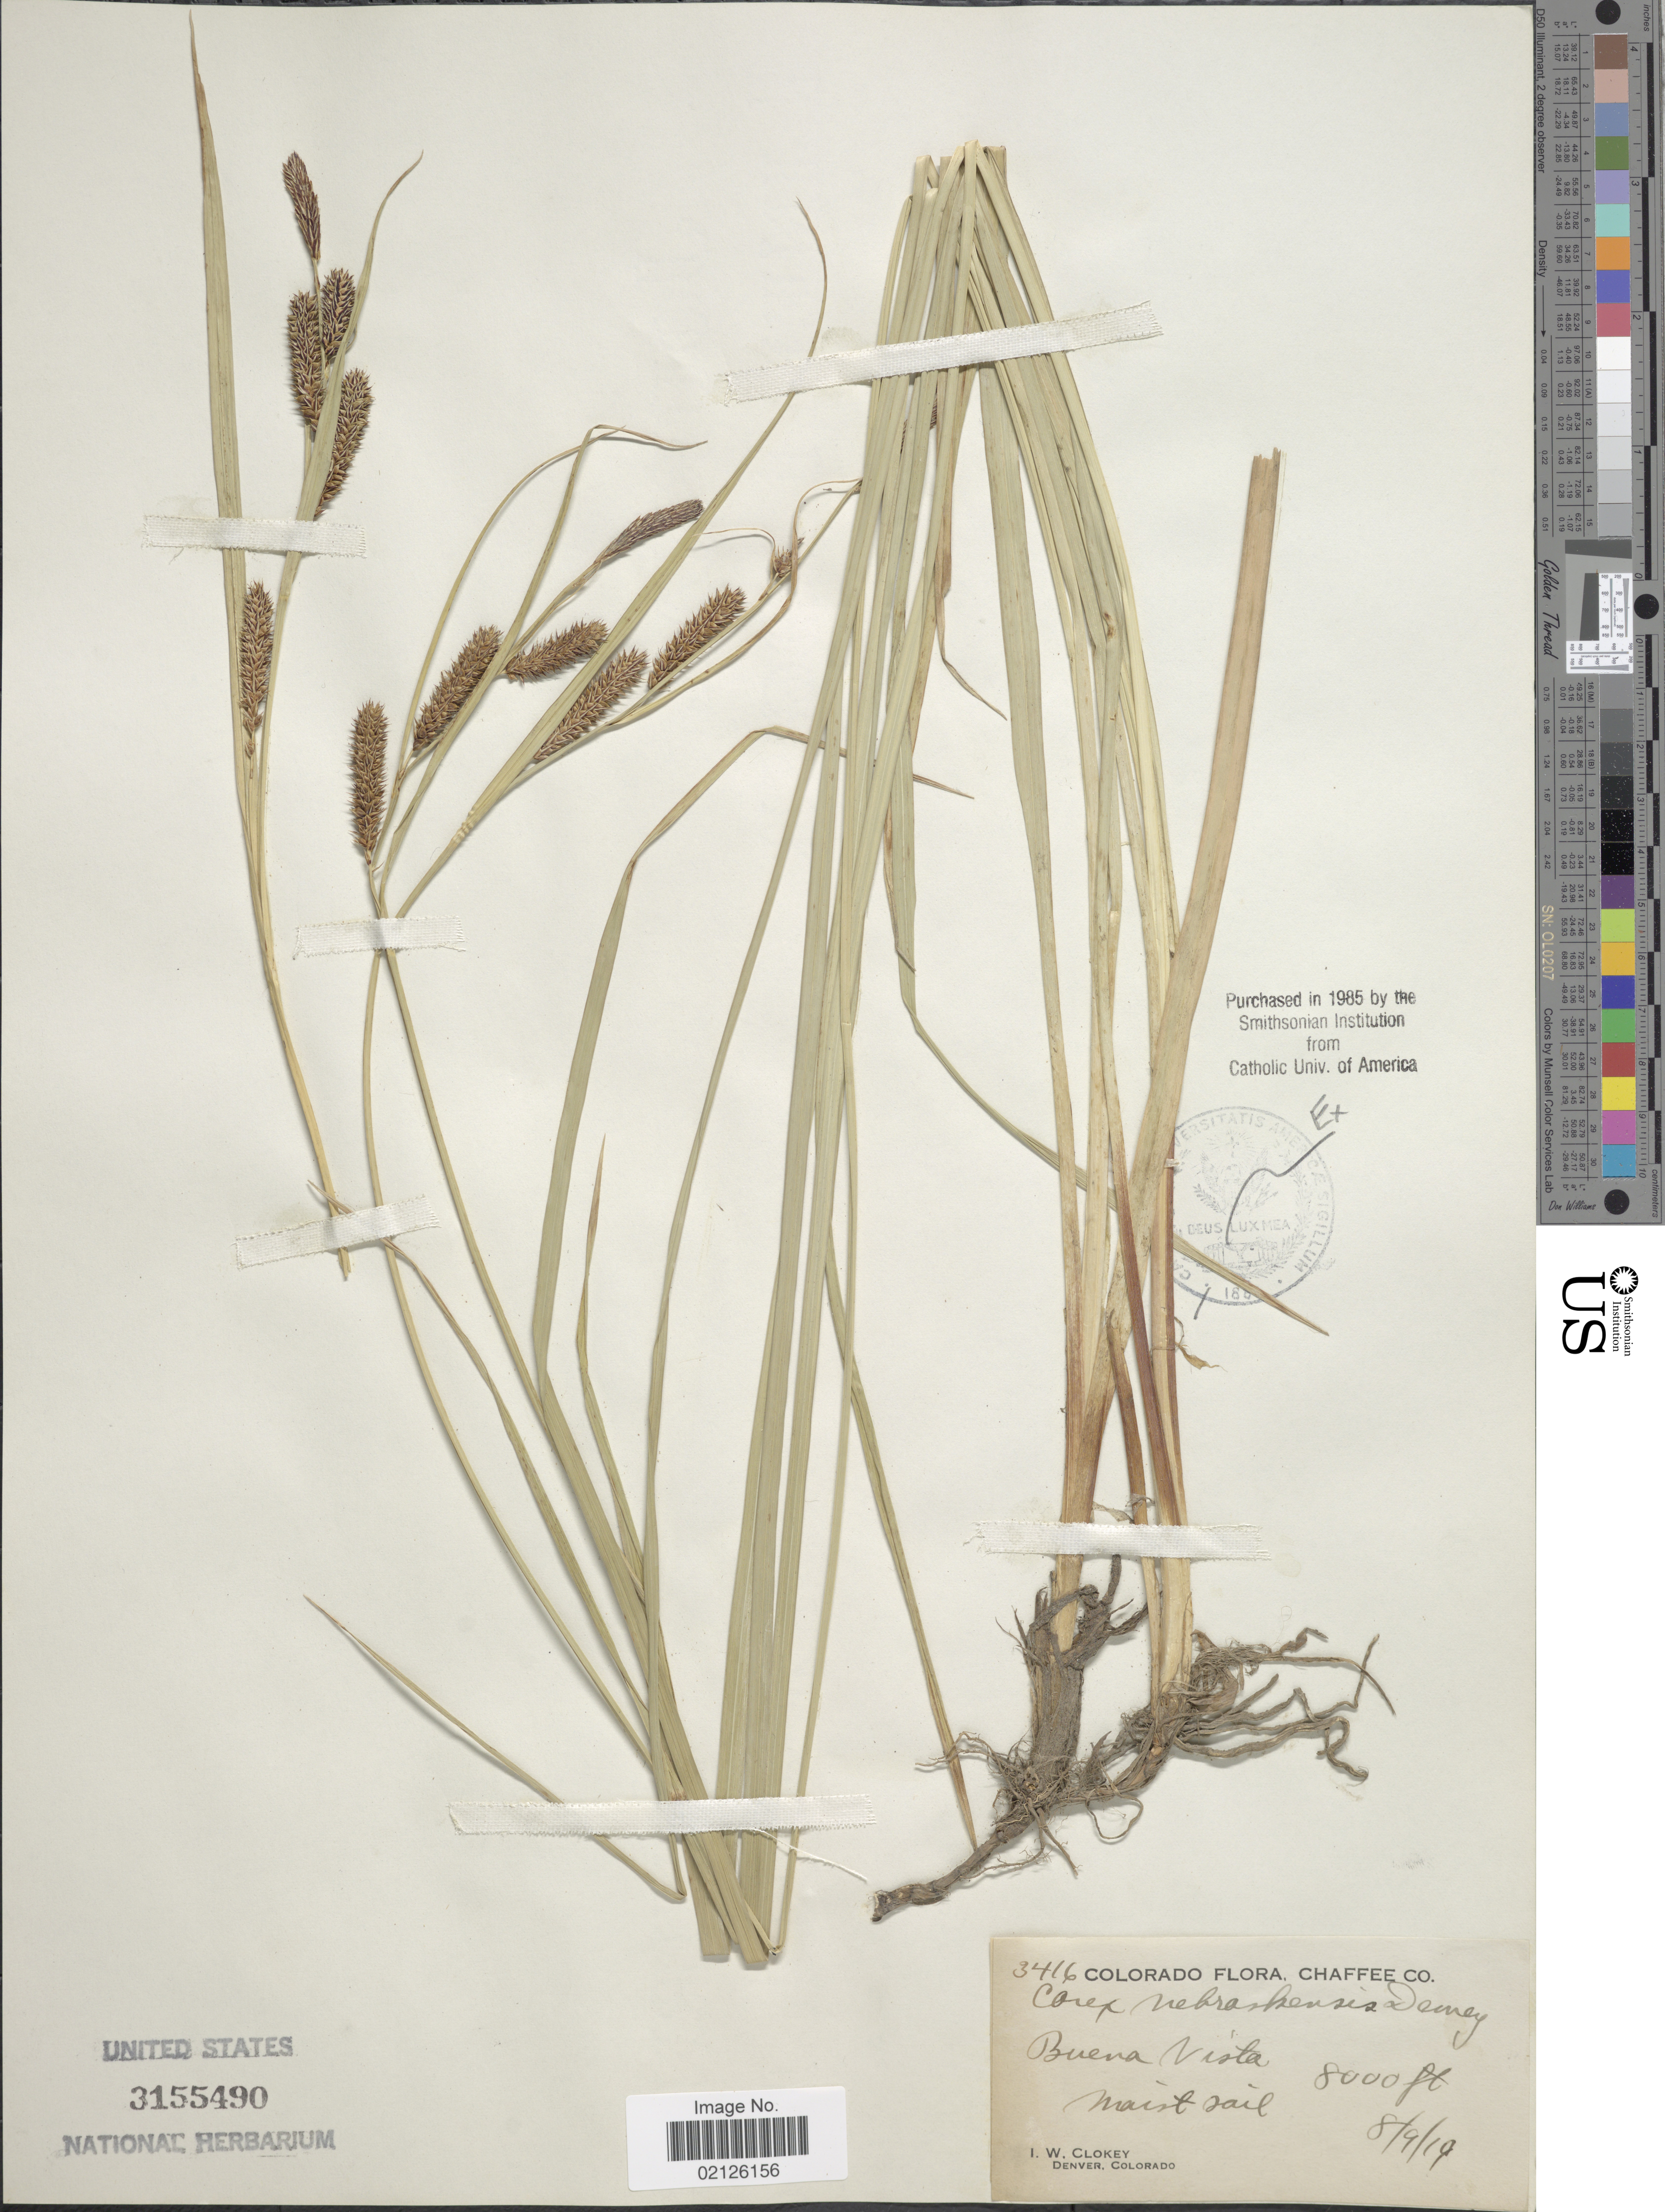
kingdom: Plantae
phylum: Tracheophyta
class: Liliopsida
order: Poales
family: Cyperaceae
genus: Carex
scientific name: Carex nebrascensis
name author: Dewey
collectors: I. W. Clokey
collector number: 3416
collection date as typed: Transcribed d/m/y: 9/8/19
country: United States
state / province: Colorado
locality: Chaffee Co, Buena Vista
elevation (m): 2438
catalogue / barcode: US 3155490